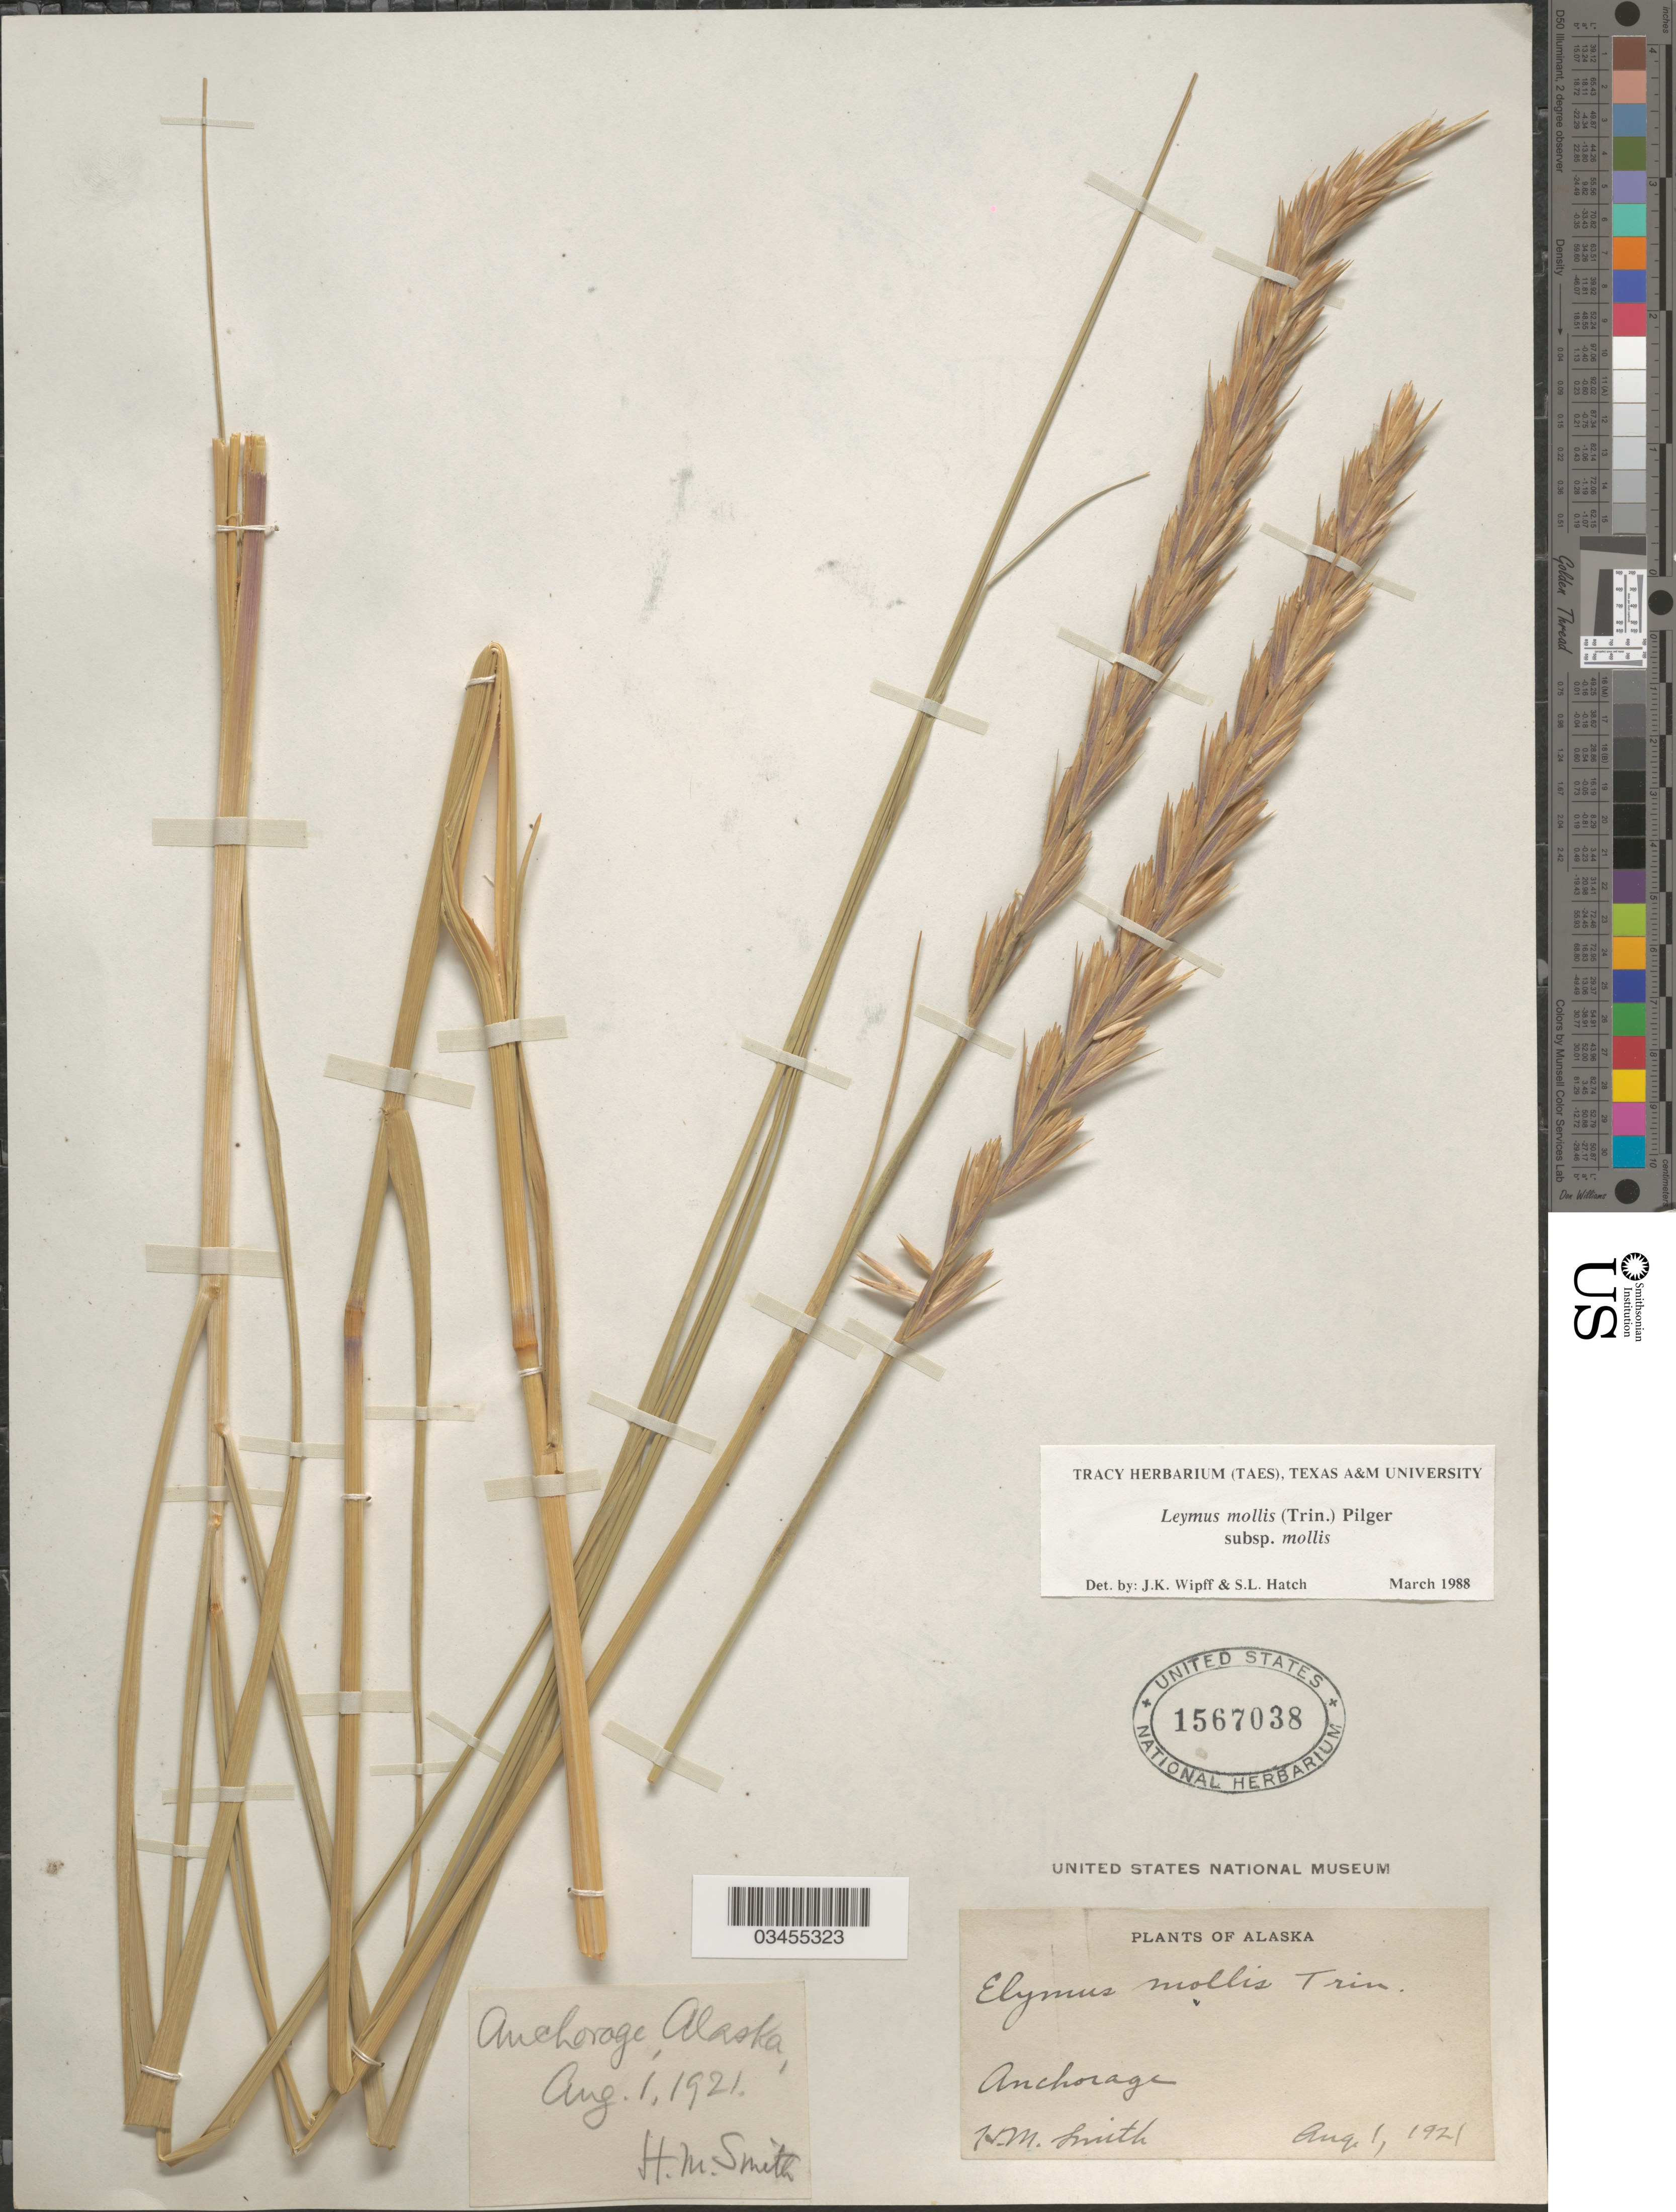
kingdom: Plantae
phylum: Tracheophyta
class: Liliopsida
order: Poales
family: Poaceae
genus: Leymus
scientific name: Leymus mollis subsp. mollis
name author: (Trin.) Pilg.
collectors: H. M. Smith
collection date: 1921-08-01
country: United States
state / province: Alaska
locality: Anchorage.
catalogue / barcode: US 1567038